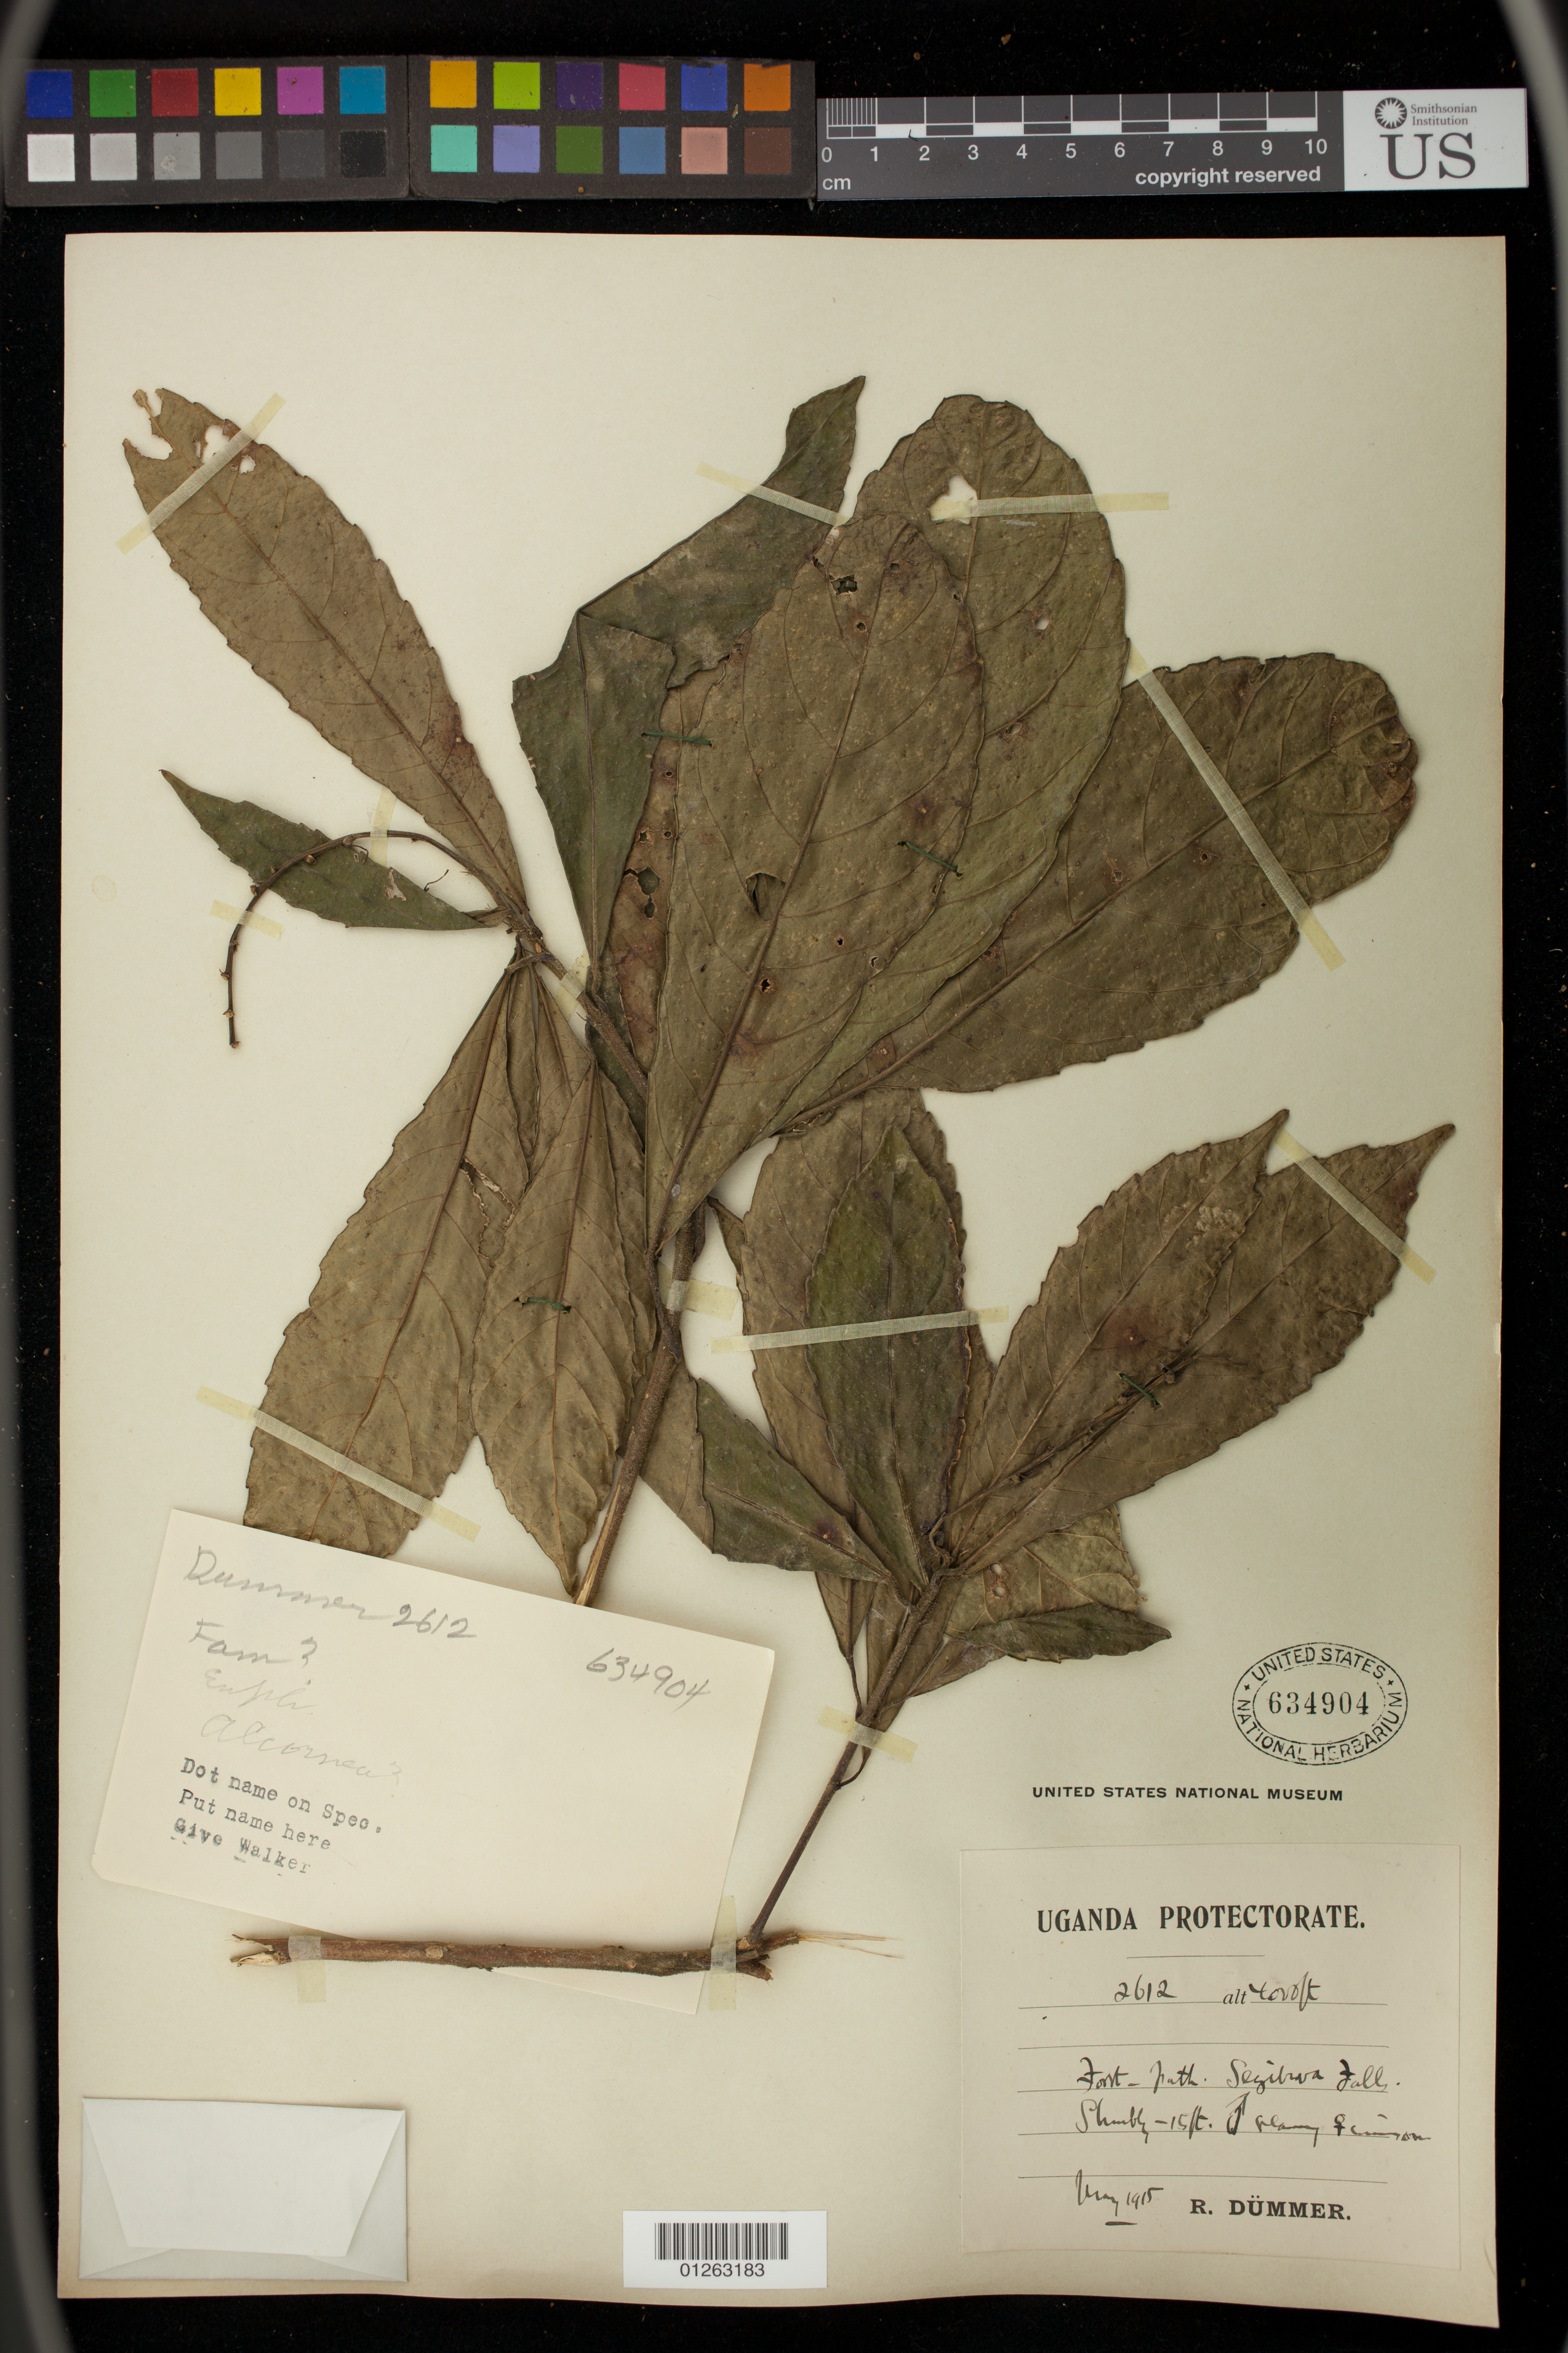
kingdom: Plantae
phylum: Tracheophyta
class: Magnoliopsida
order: Malpighiales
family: Euphorbiaceae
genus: Alchornea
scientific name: Alchornea trewioides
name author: (Benth.) Müll. Arg.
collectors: R. A. Dümmer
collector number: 2612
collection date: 1915-05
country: Uganda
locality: Fort path. Segilrara [[sp?]] falls.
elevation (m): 1219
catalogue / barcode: US 634904